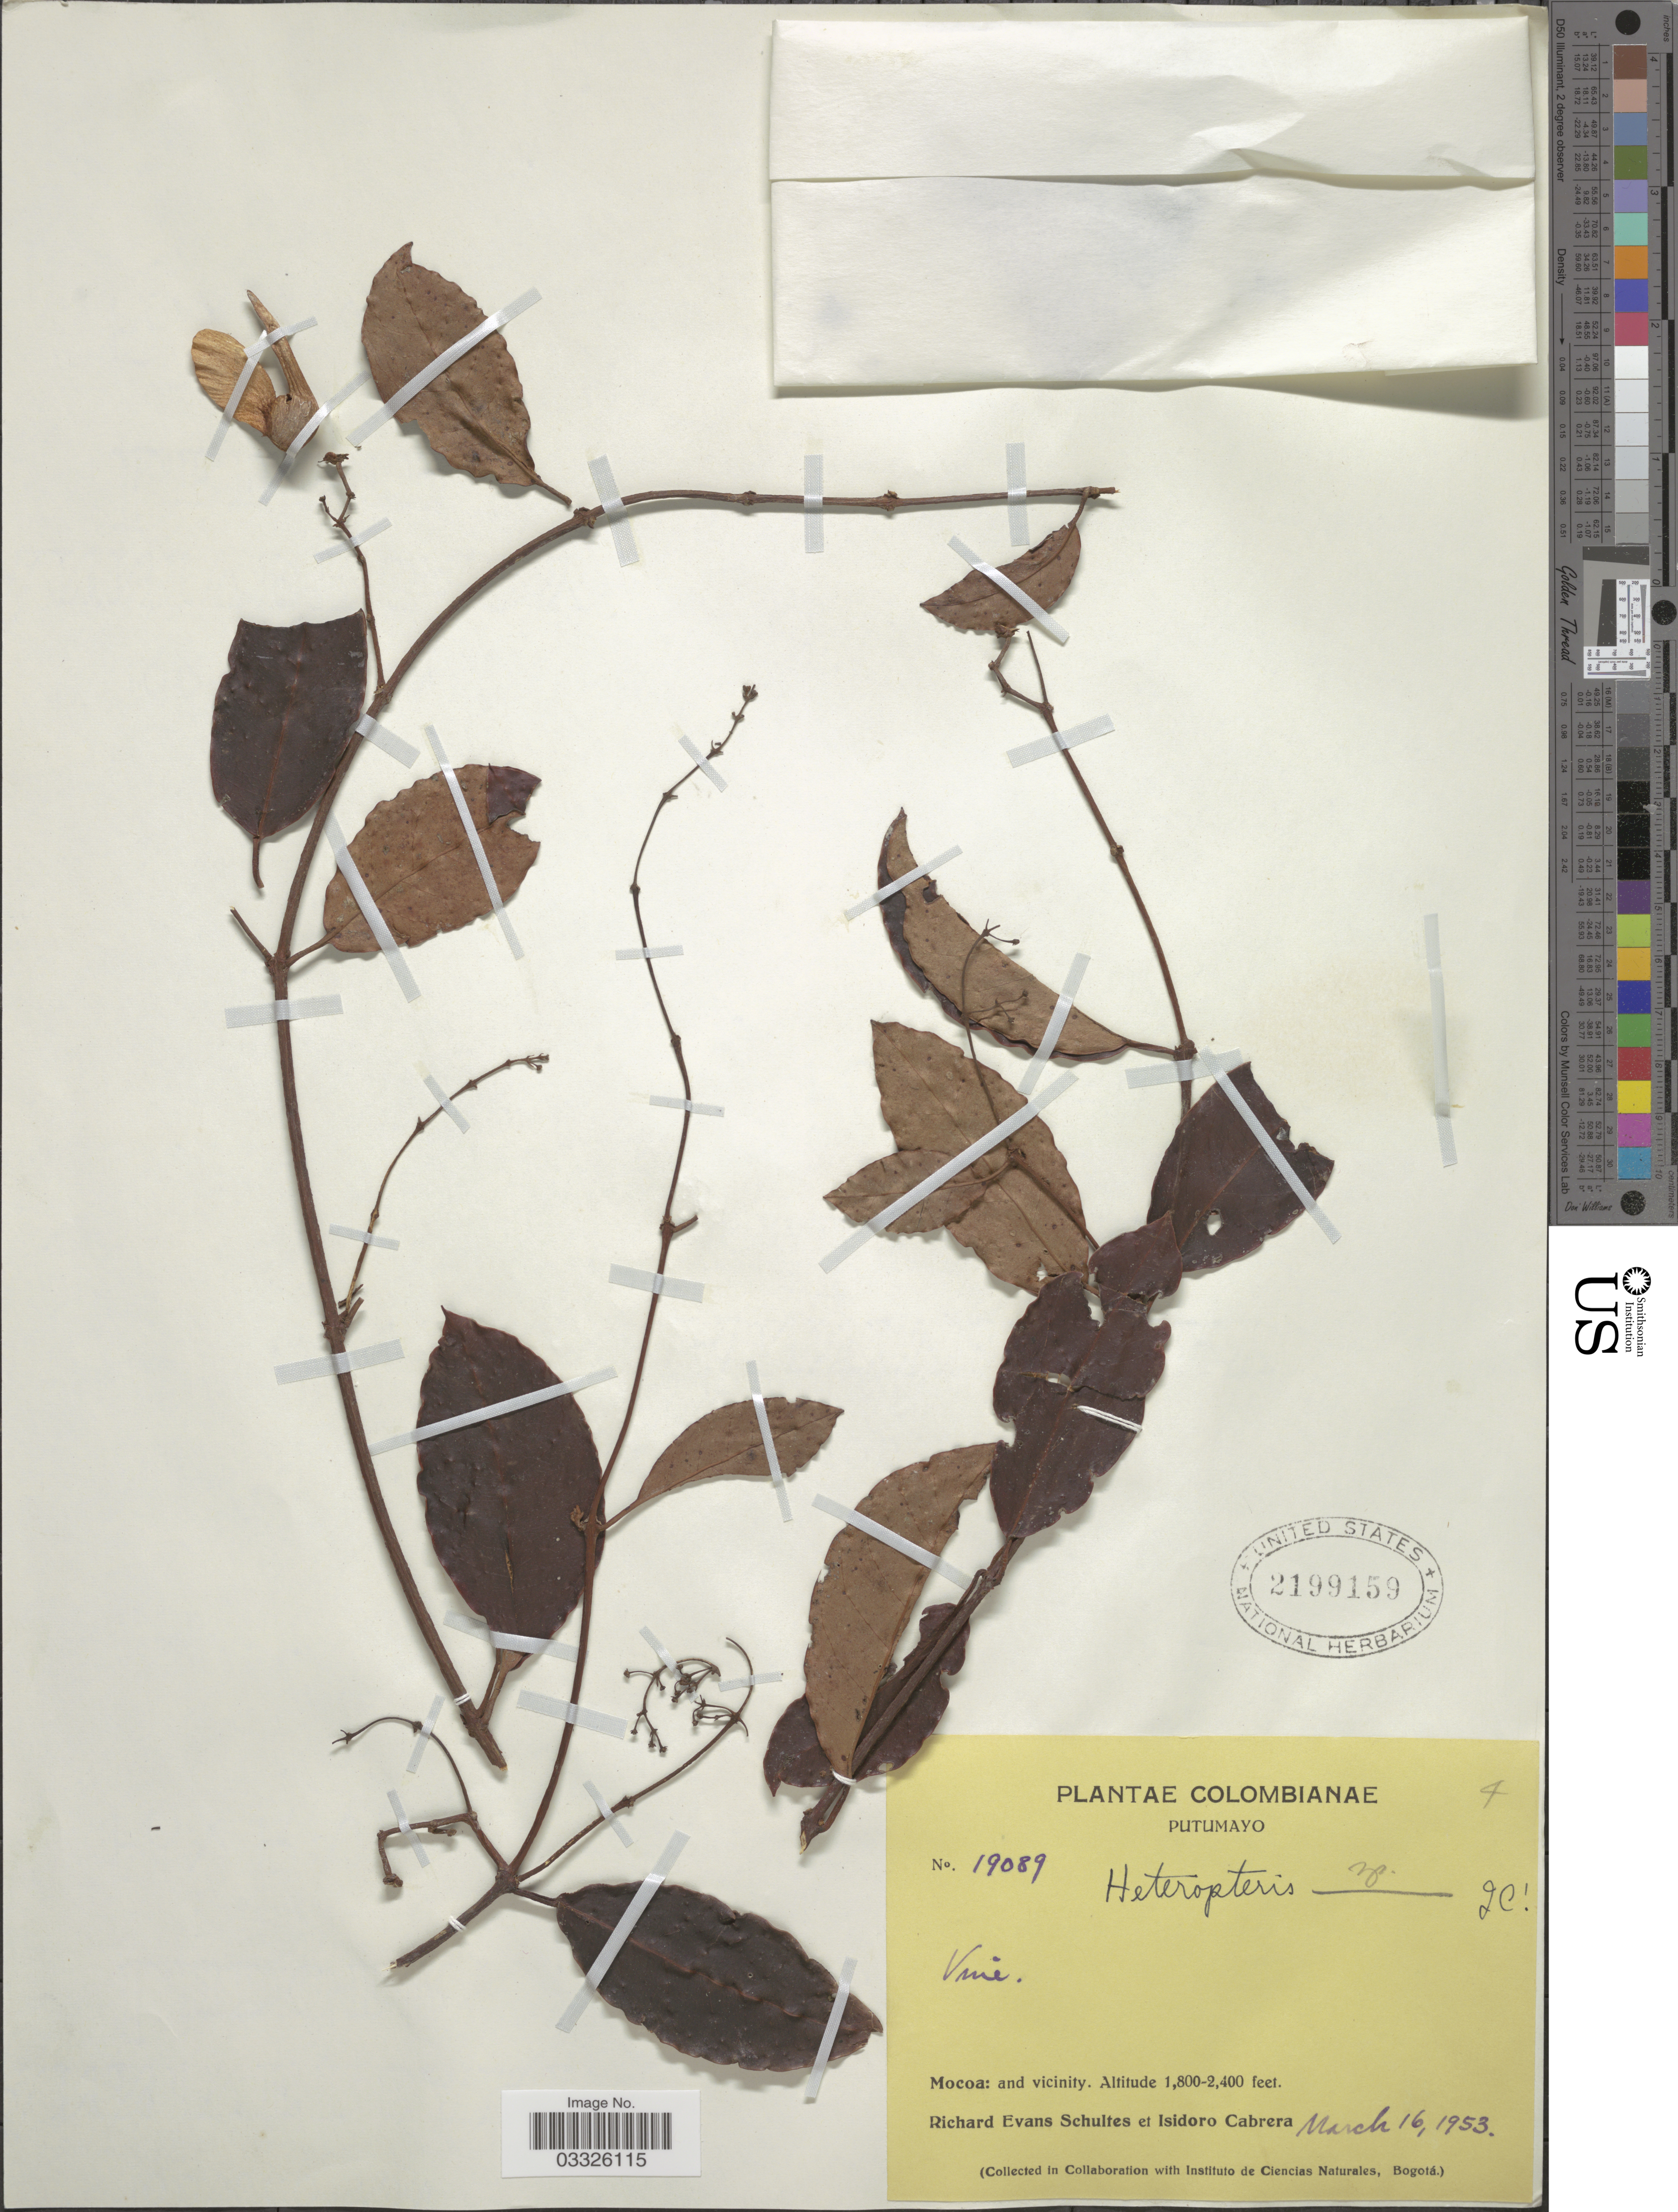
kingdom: Plantae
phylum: Tracheophyta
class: Magnoliopsida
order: Malpighiales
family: Malpighiaceae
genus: Heteropterys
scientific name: Heteropterys sp.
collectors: R. E. Schultes & I. Cabrera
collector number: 19089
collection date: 1953-03-16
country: Colombia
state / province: Putumayo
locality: Mocoa: and vicinity.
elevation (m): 549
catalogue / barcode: US 2199159